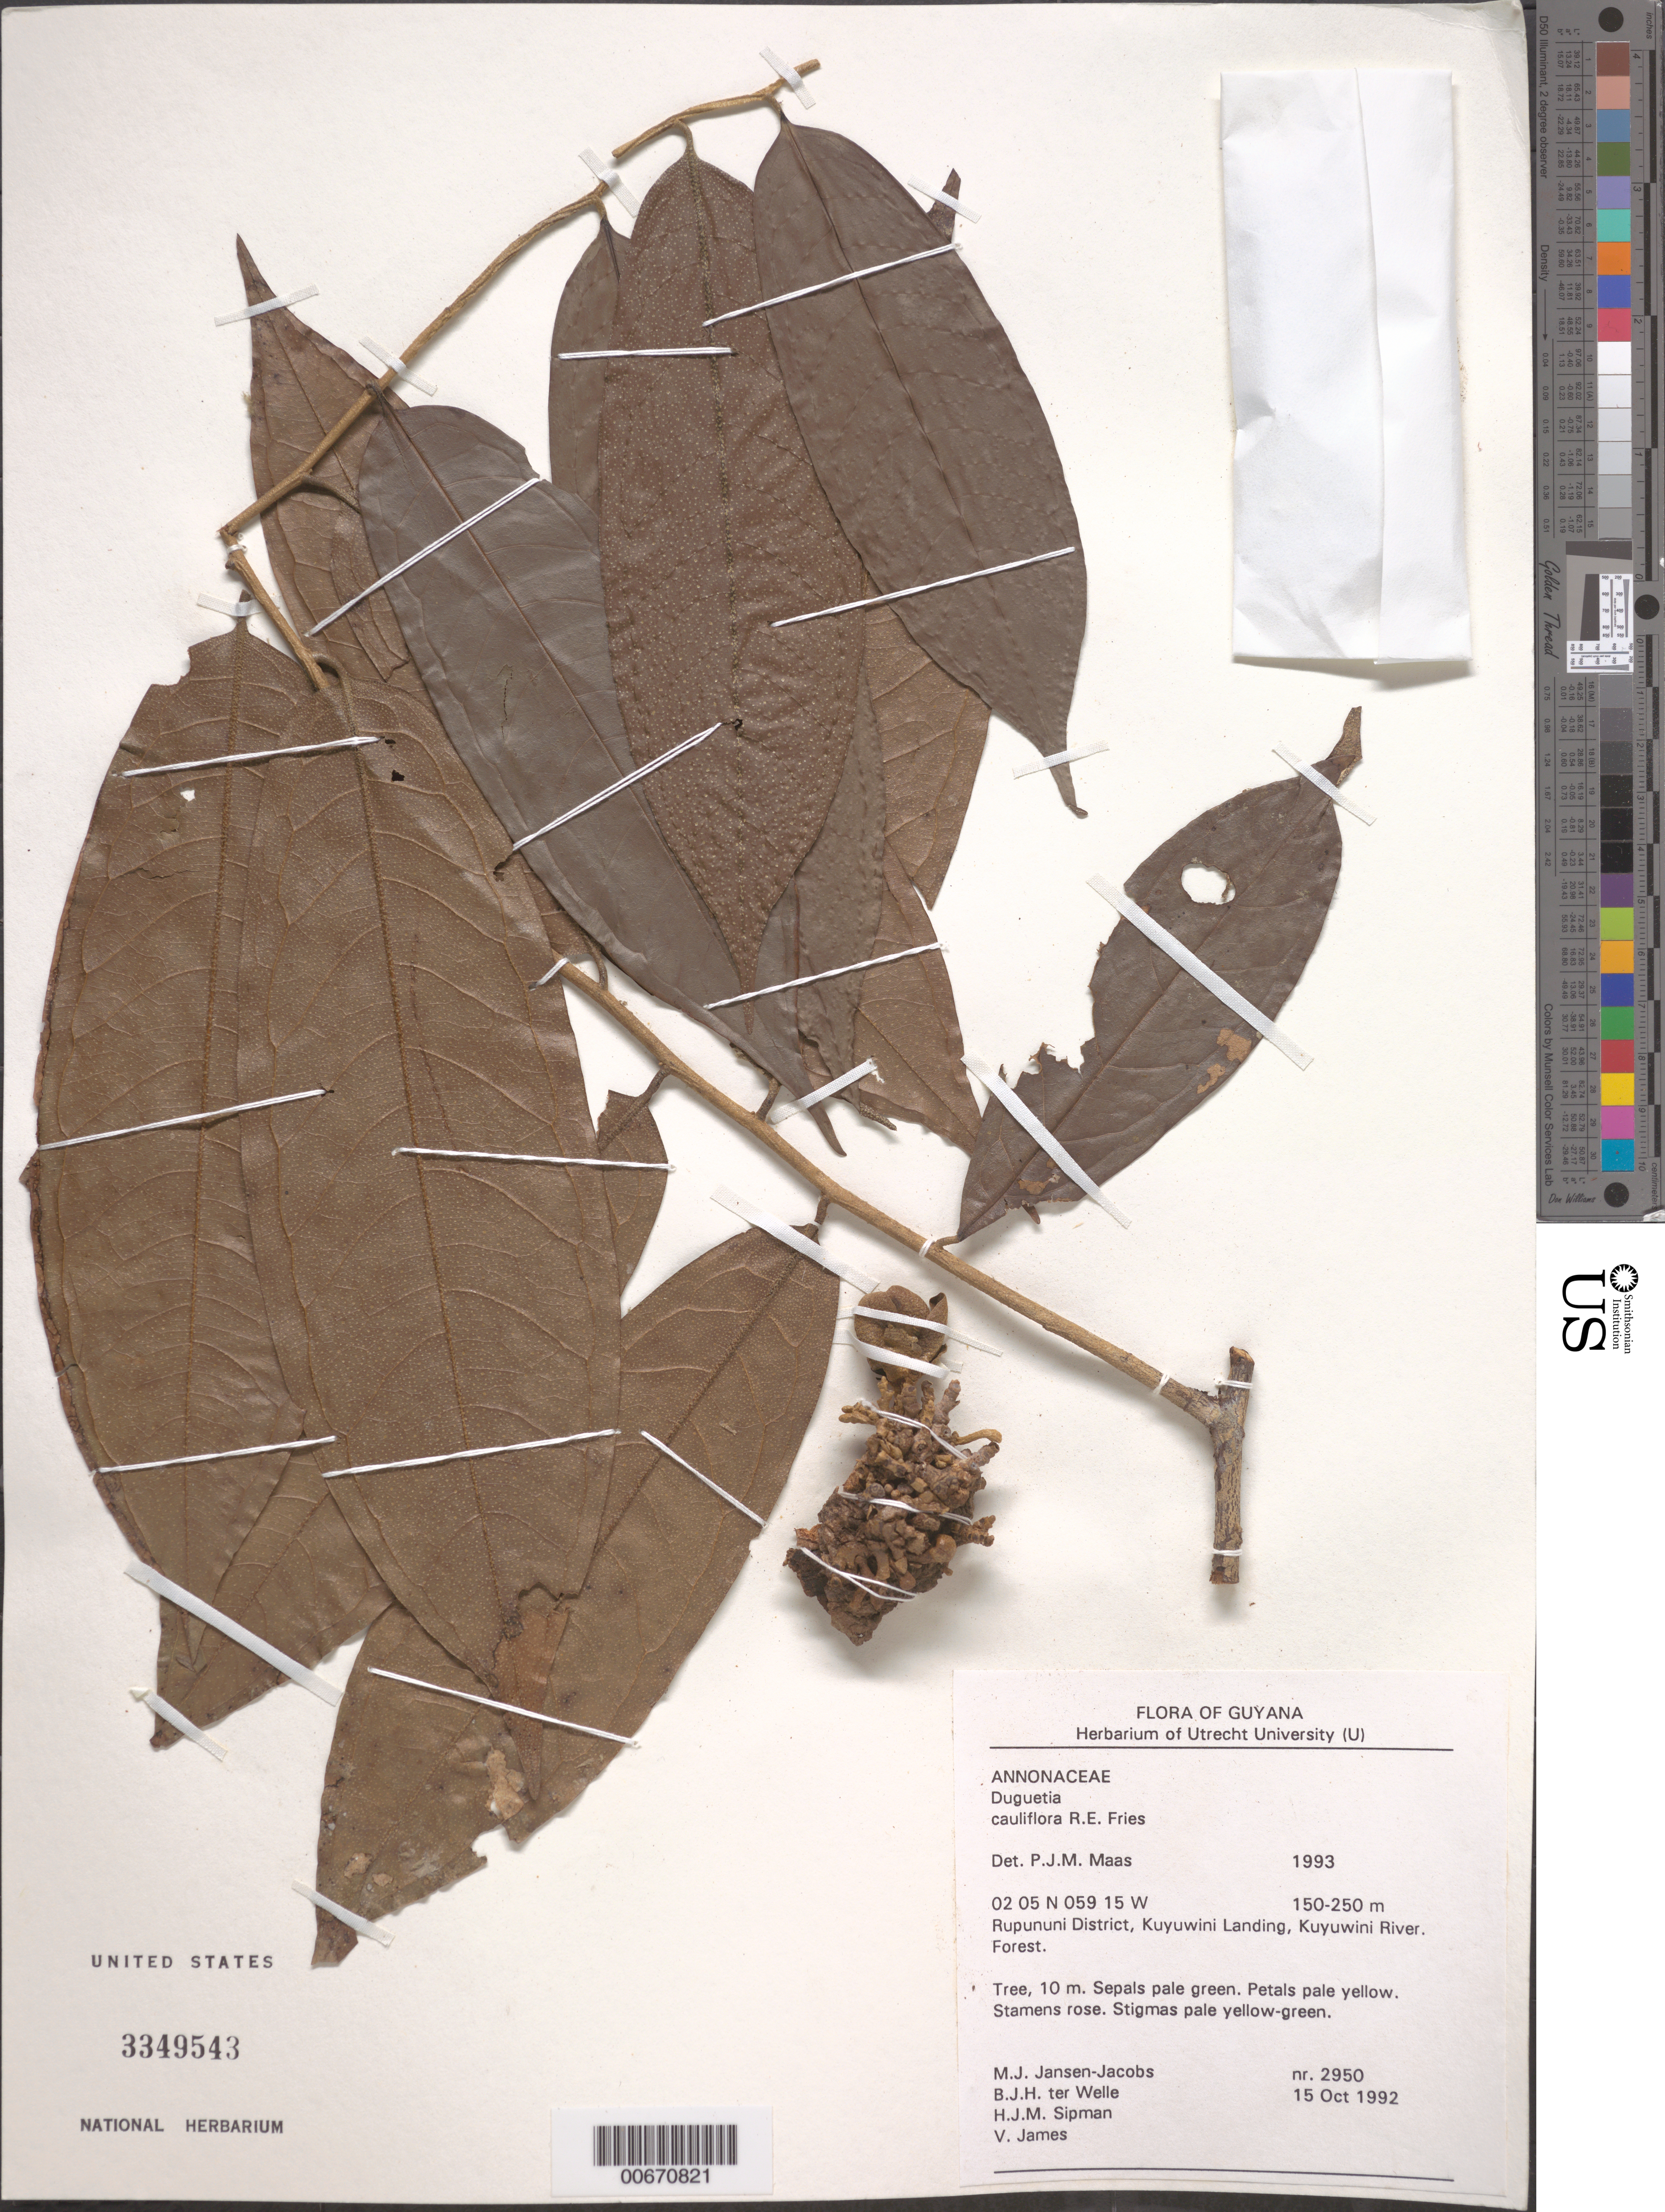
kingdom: Plantae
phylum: Tracheophyta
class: Magnoliopsida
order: Magnoliales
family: Annonaceae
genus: Duguetia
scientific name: Duguetia cauliflora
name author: R.E. Fr.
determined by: Maas, Paul J. M.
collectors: M. J. Jansen-Jacobs, B. Welle, H. J. M. Sipman & V. James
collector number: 2950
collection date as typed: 15-Oct-92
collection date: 1992-10-15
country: Guyana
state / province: U. Takutu-U. Essequibo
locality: Kuyuwini Landing, Kuyuwini River, Rupununi District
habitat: Forest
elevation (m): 150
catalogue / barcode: US 3349543